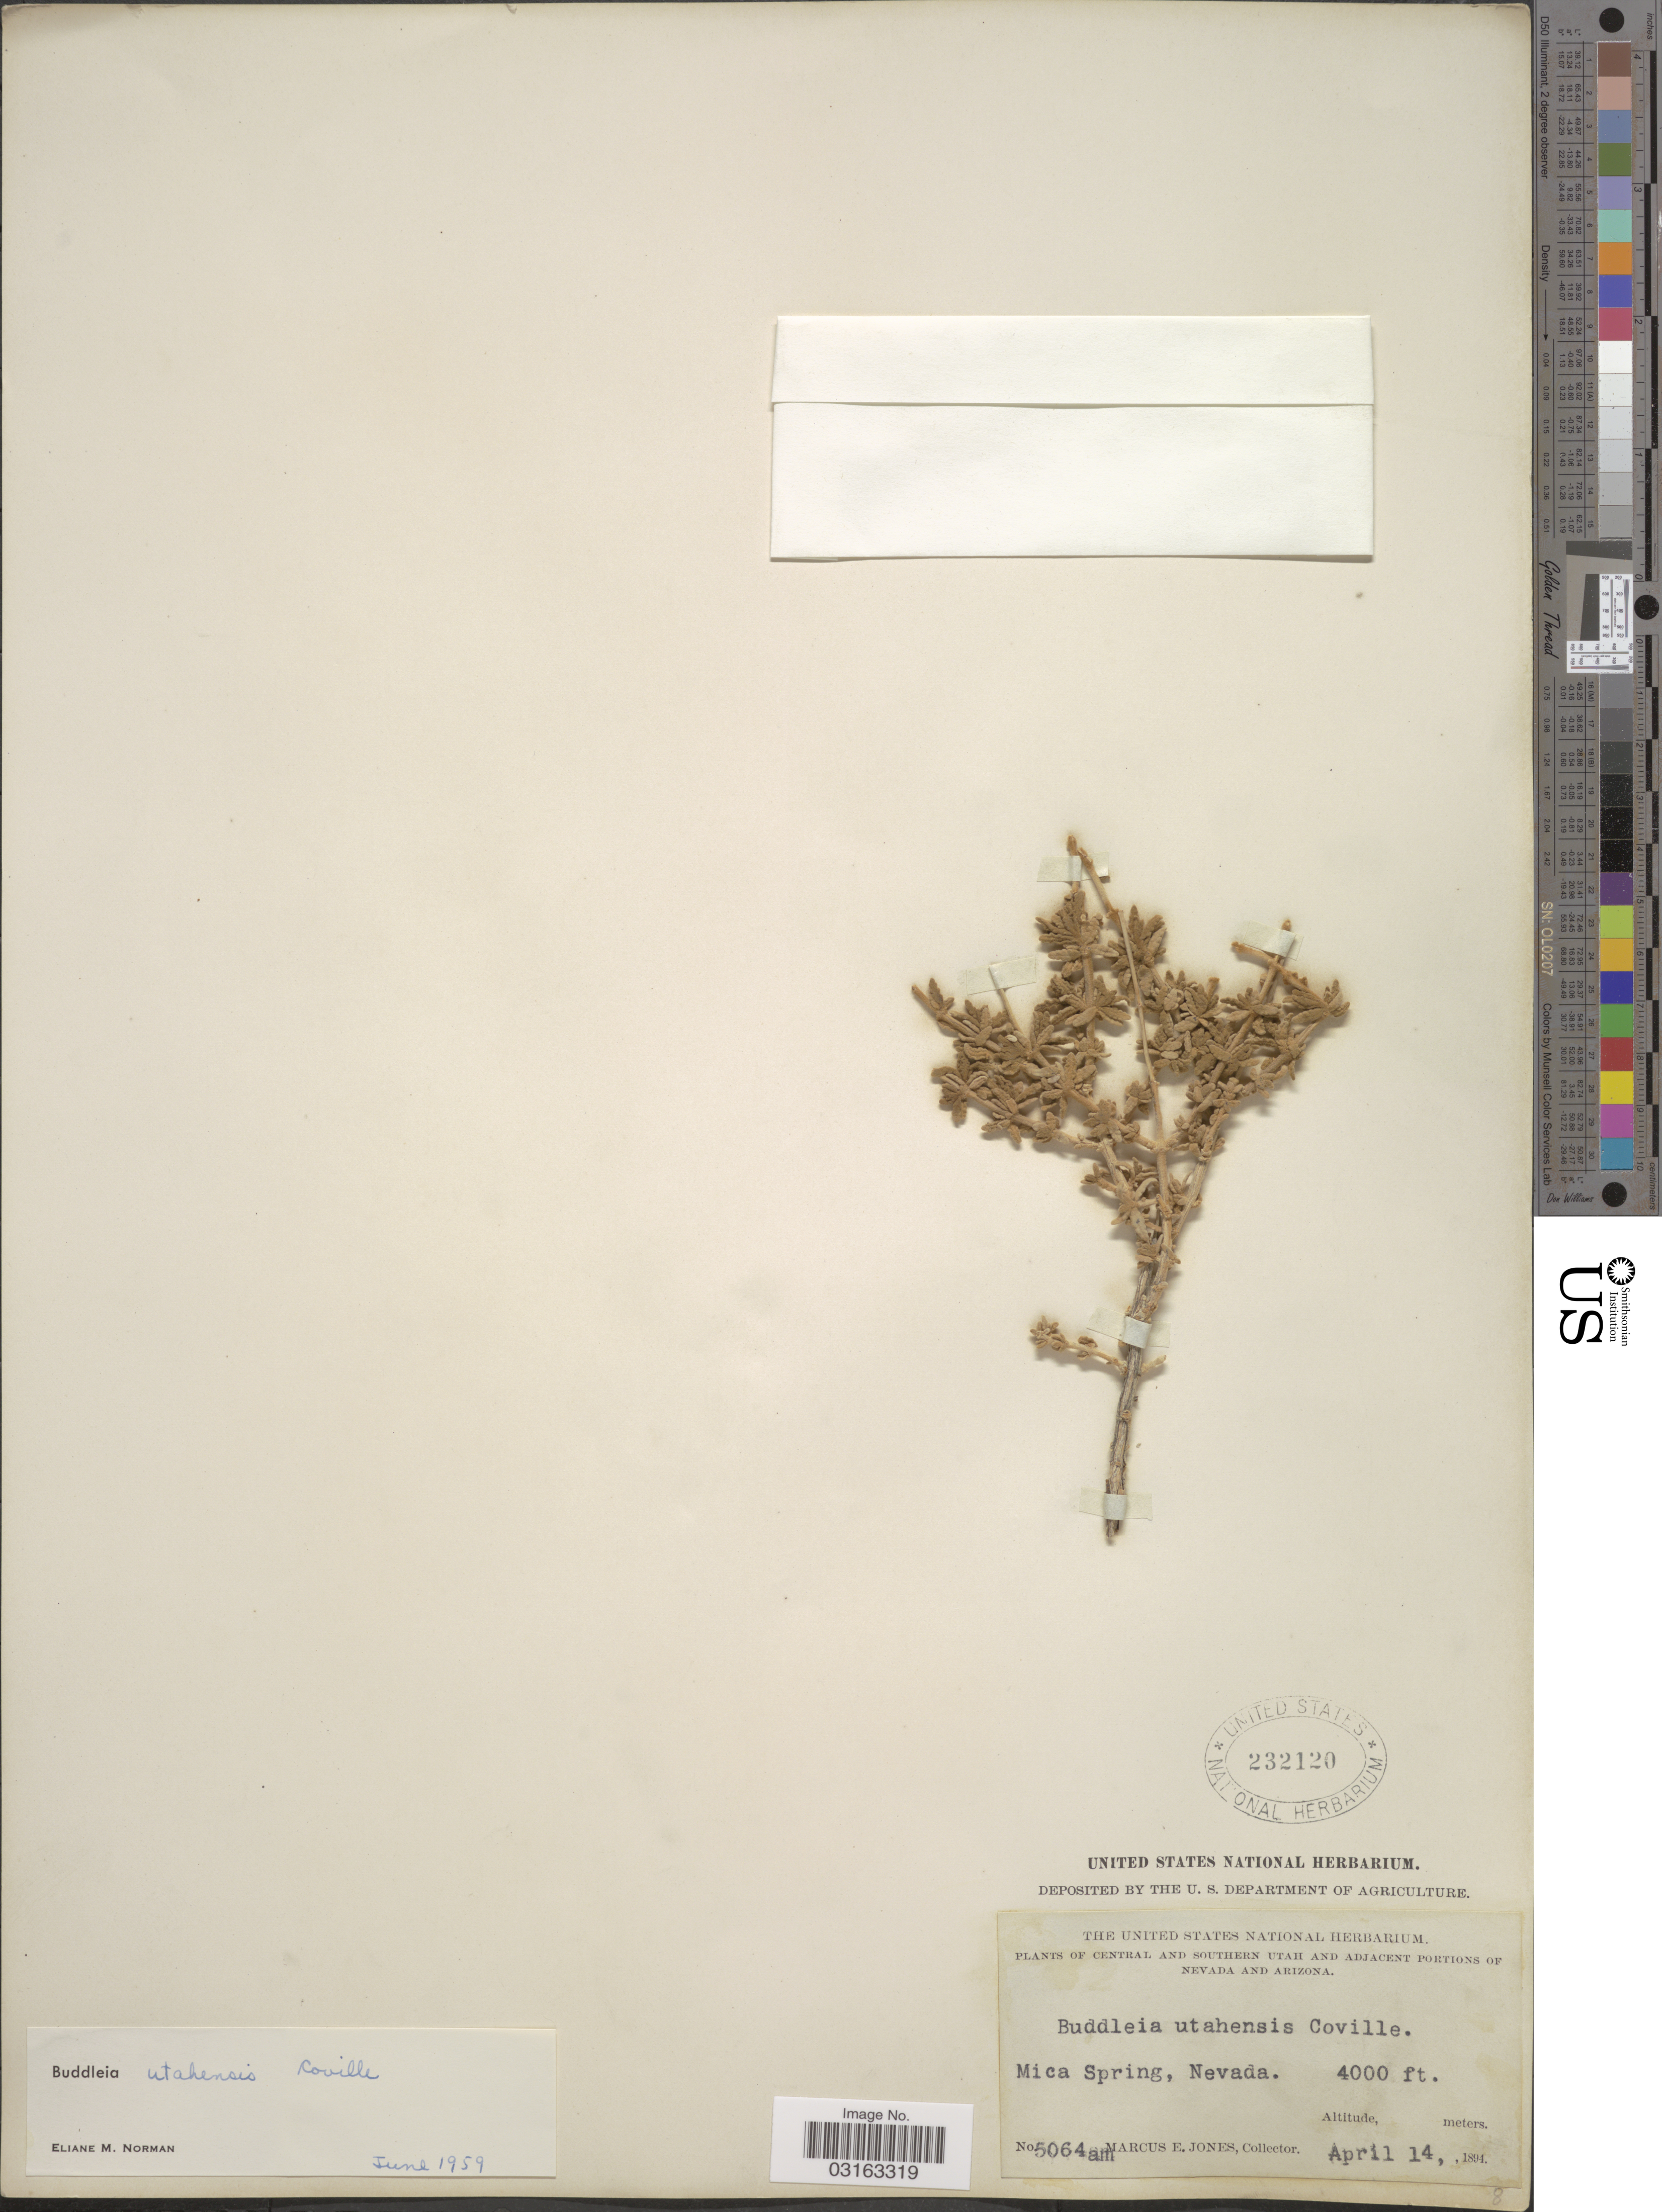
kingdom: Plantae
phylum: Tracheophyta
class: Magnoliopsida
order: Lamiales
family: Scrophulariaceae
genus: Buddleja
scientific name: Buddleja utahensis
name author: Coville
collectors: M. E. Jones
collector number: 5064am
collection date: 1894-04-14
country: United States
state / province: Nevada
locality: Mica Spring.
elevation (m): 1219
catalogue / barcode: US 232120